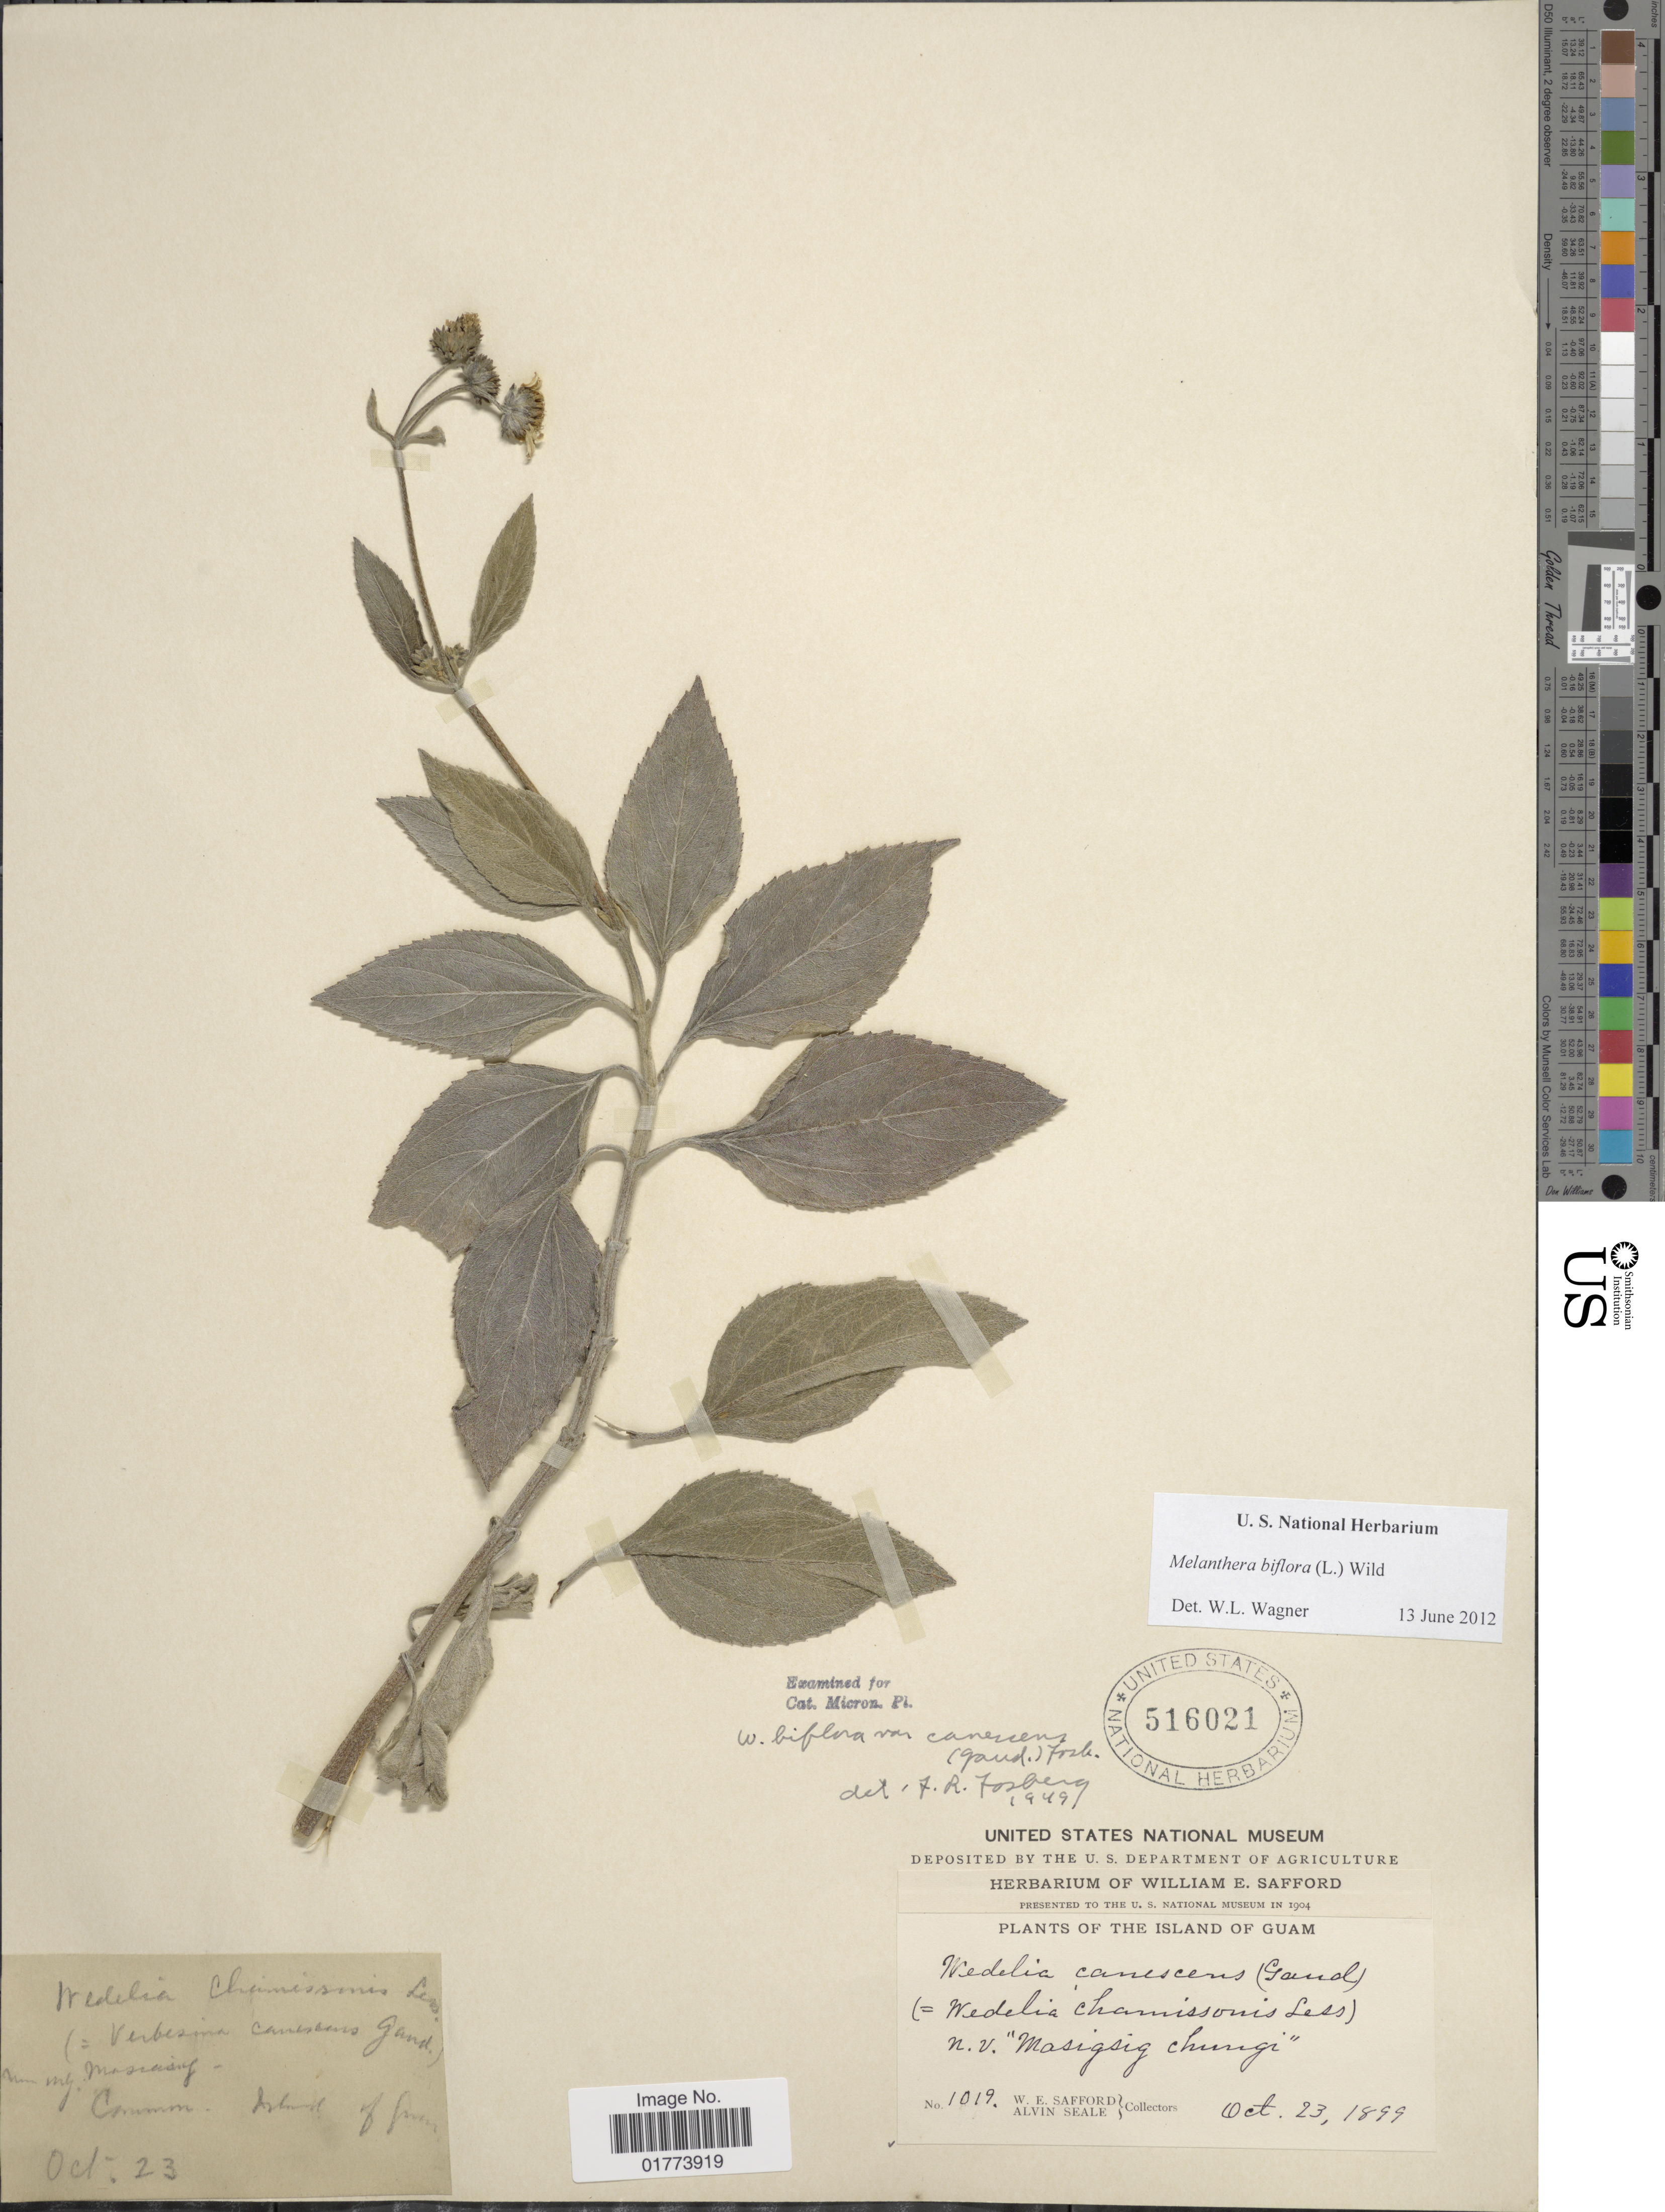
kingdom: Plantae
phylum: Tracheophyta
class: Magnoliopsida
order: Asterales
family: Asteraceae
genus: Wollastonia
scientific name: Wollastonia uniflora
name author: (Willd.) Orchard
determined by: Wagner, W. L., (BOT), Smithsonian Institution - National Museum of Natural History (UNITED STATES)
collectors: W. E. Safford & A. Seale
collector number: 1019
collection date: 1899-10-23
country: Guam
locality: Island of Guam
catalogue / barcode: US 516021